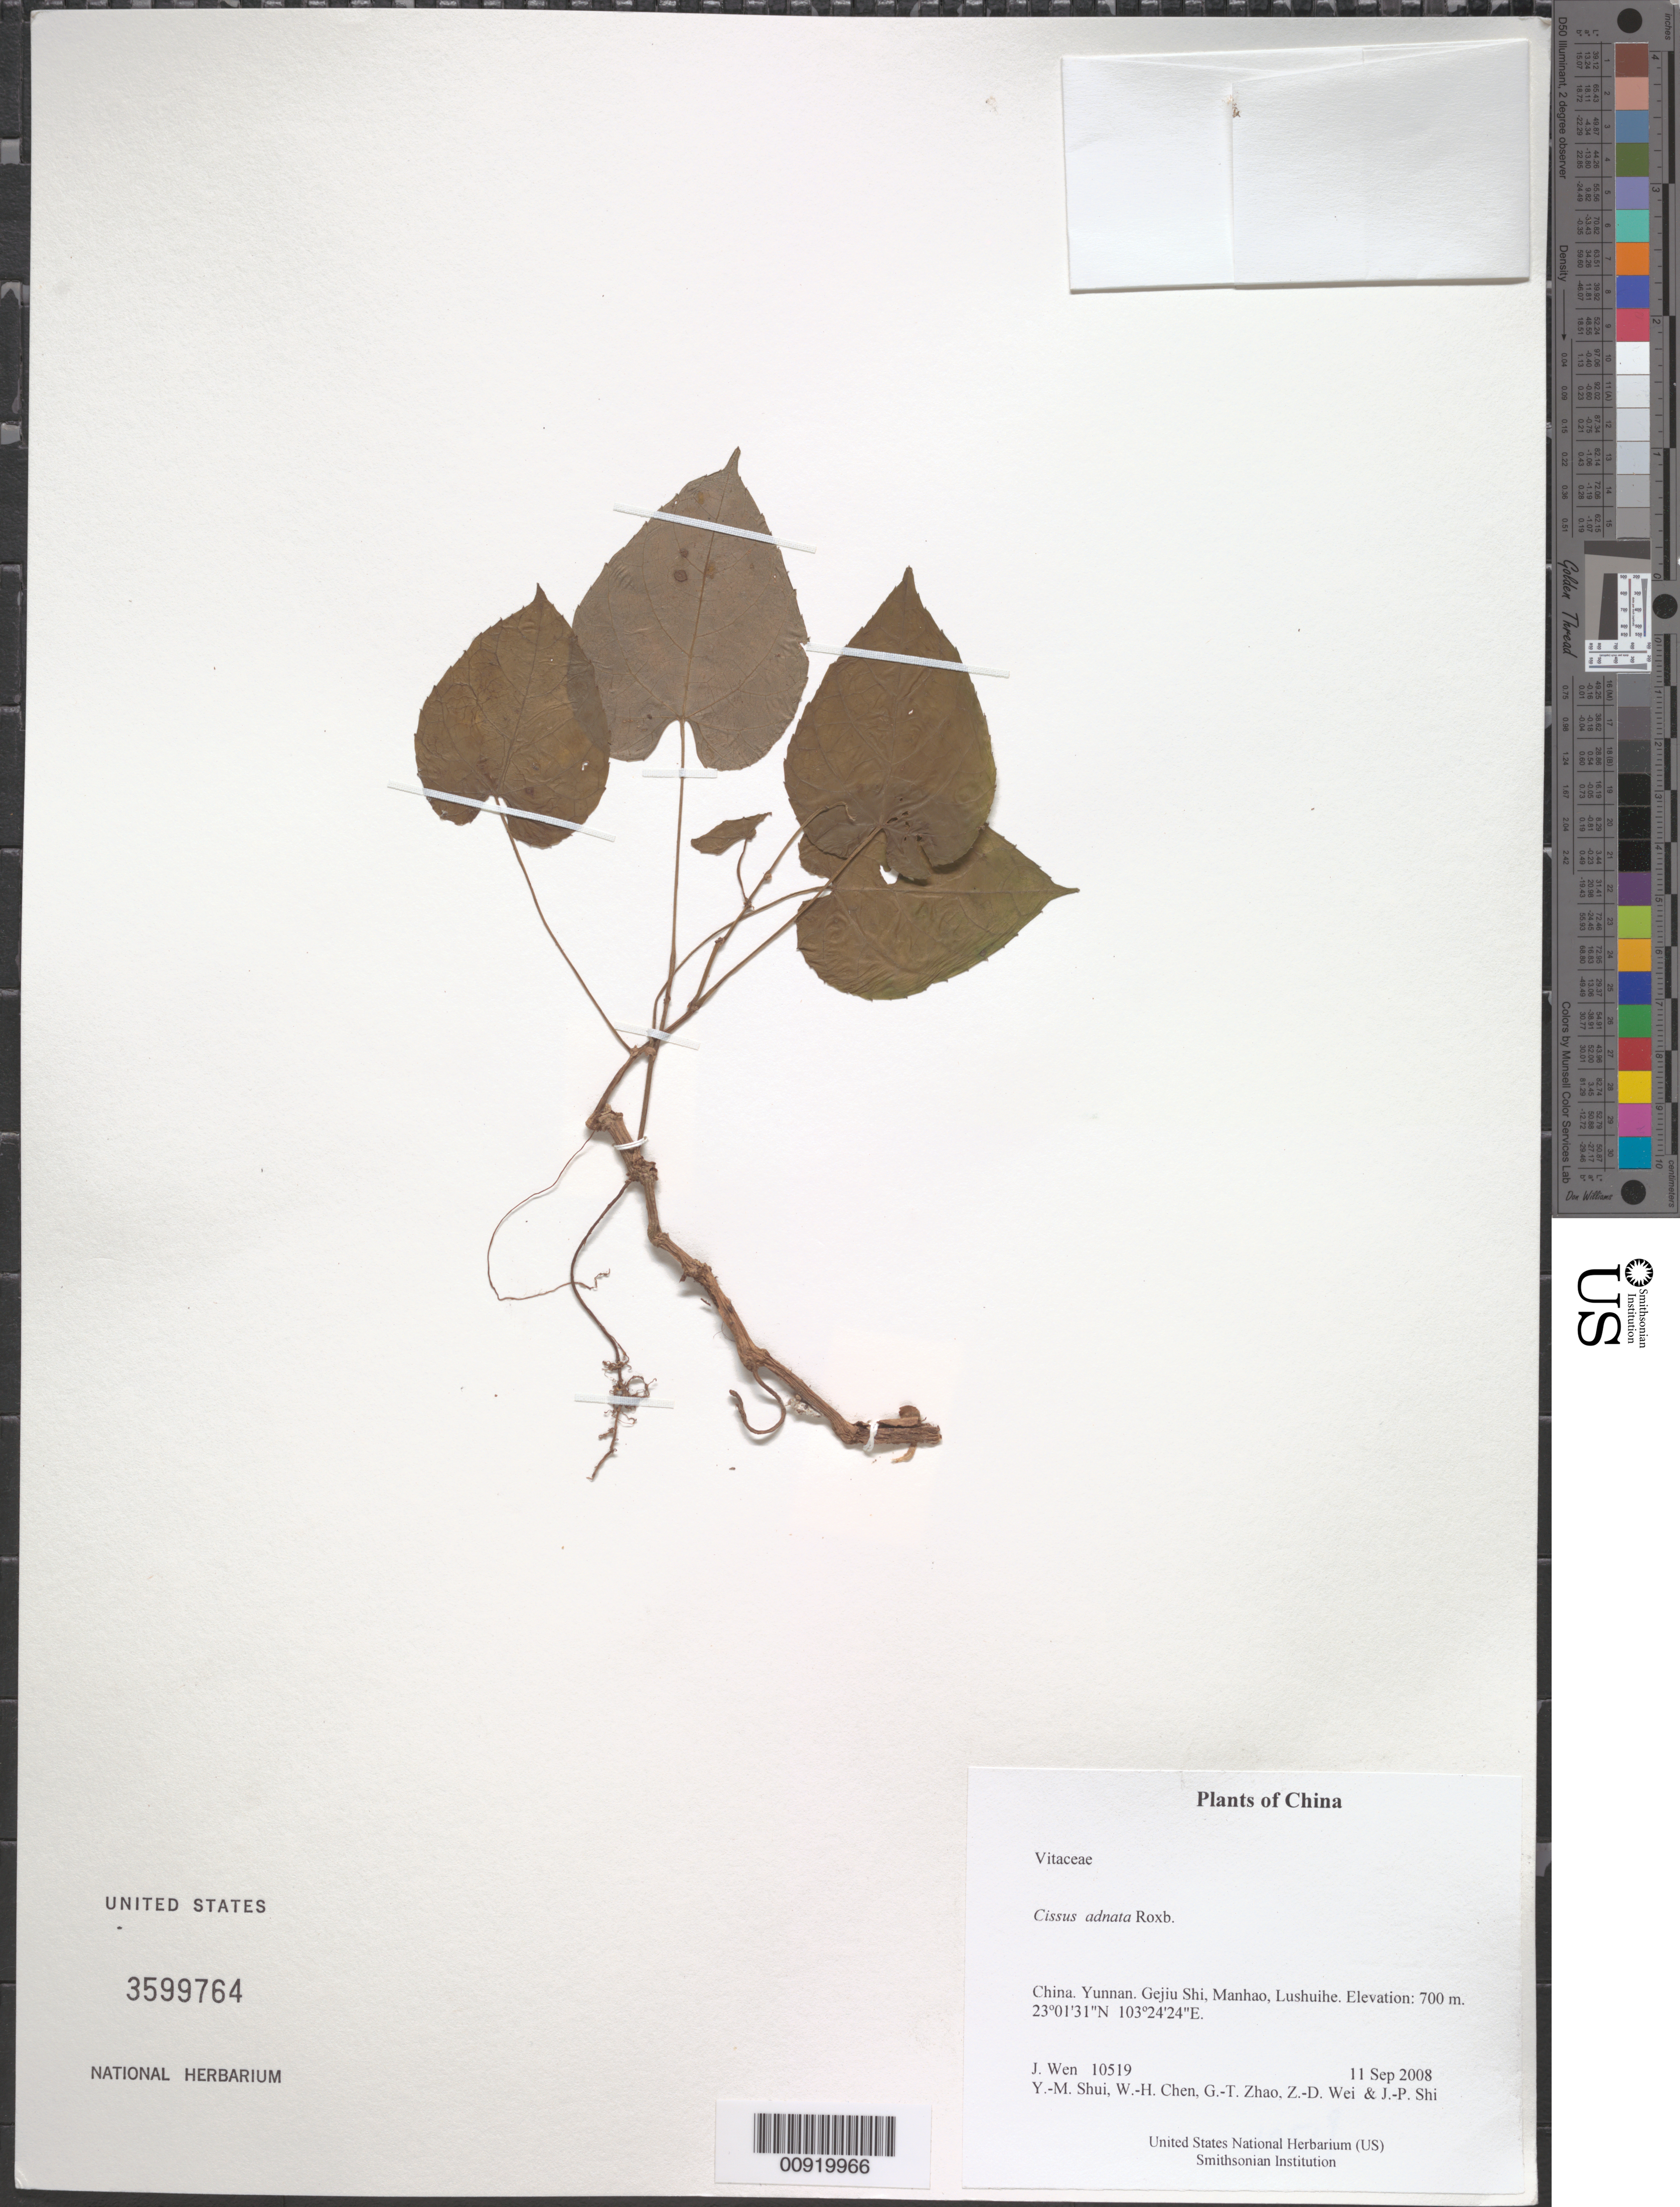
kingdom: Plantae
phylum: Tracheophyta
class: Magnoliopsida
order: Vitales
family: Vitaceae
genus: Cissus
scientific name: Cissus adnata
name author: Roxb.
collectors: J. Wen, Y. Shui, W. Chen, G. Zhao, Z. Wei & J. Shi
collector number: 10519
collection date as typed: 11 Sep 2008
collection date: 2008-09-11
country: China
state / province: Yunnan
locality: Gejiu Shi, Manhao, Lushuihe.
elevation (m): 700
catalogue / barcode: US 3599764